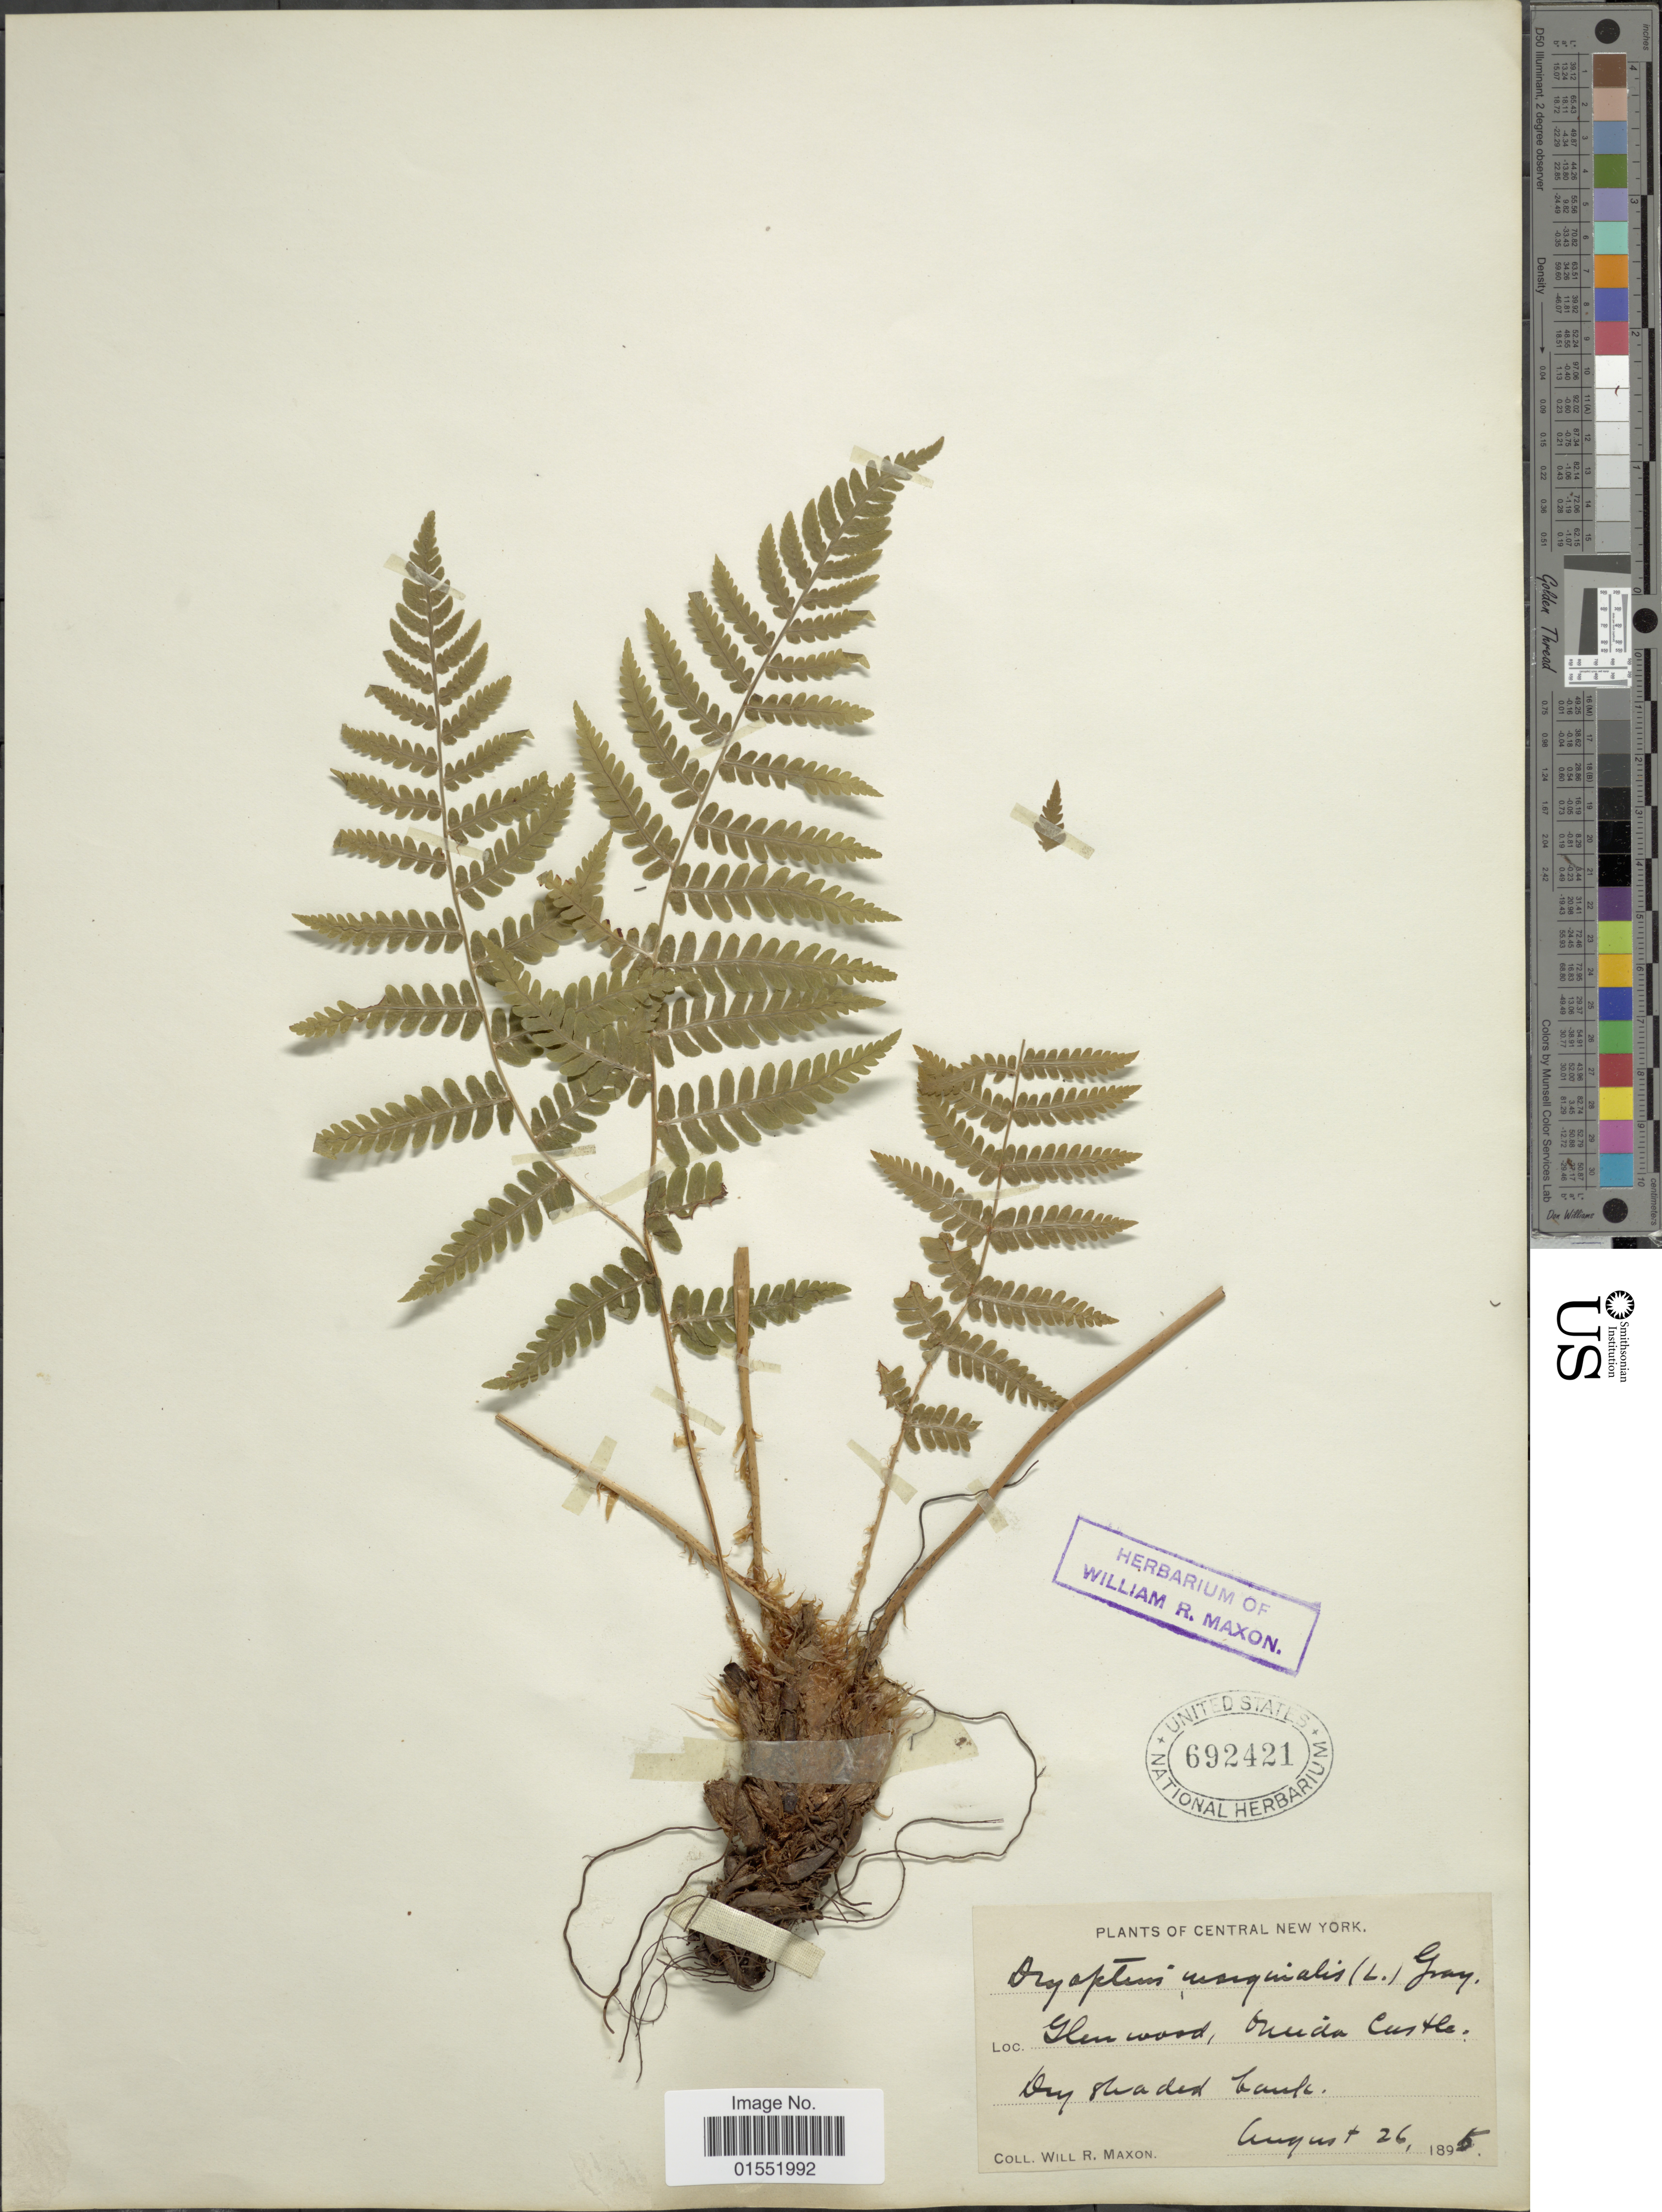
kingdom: Plantae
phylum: Tracheophyta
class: Polypodiopsida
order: Polypodiales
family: Dryopteridaceae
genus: Dryopteris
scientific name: Dryopteris marginalis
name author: (L.) A. Gray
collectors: W. R. Maxon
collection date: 1895-08-26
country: United States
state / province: New York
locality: Central new York. Glenwood, Oneida Castle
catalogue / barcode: US 692421